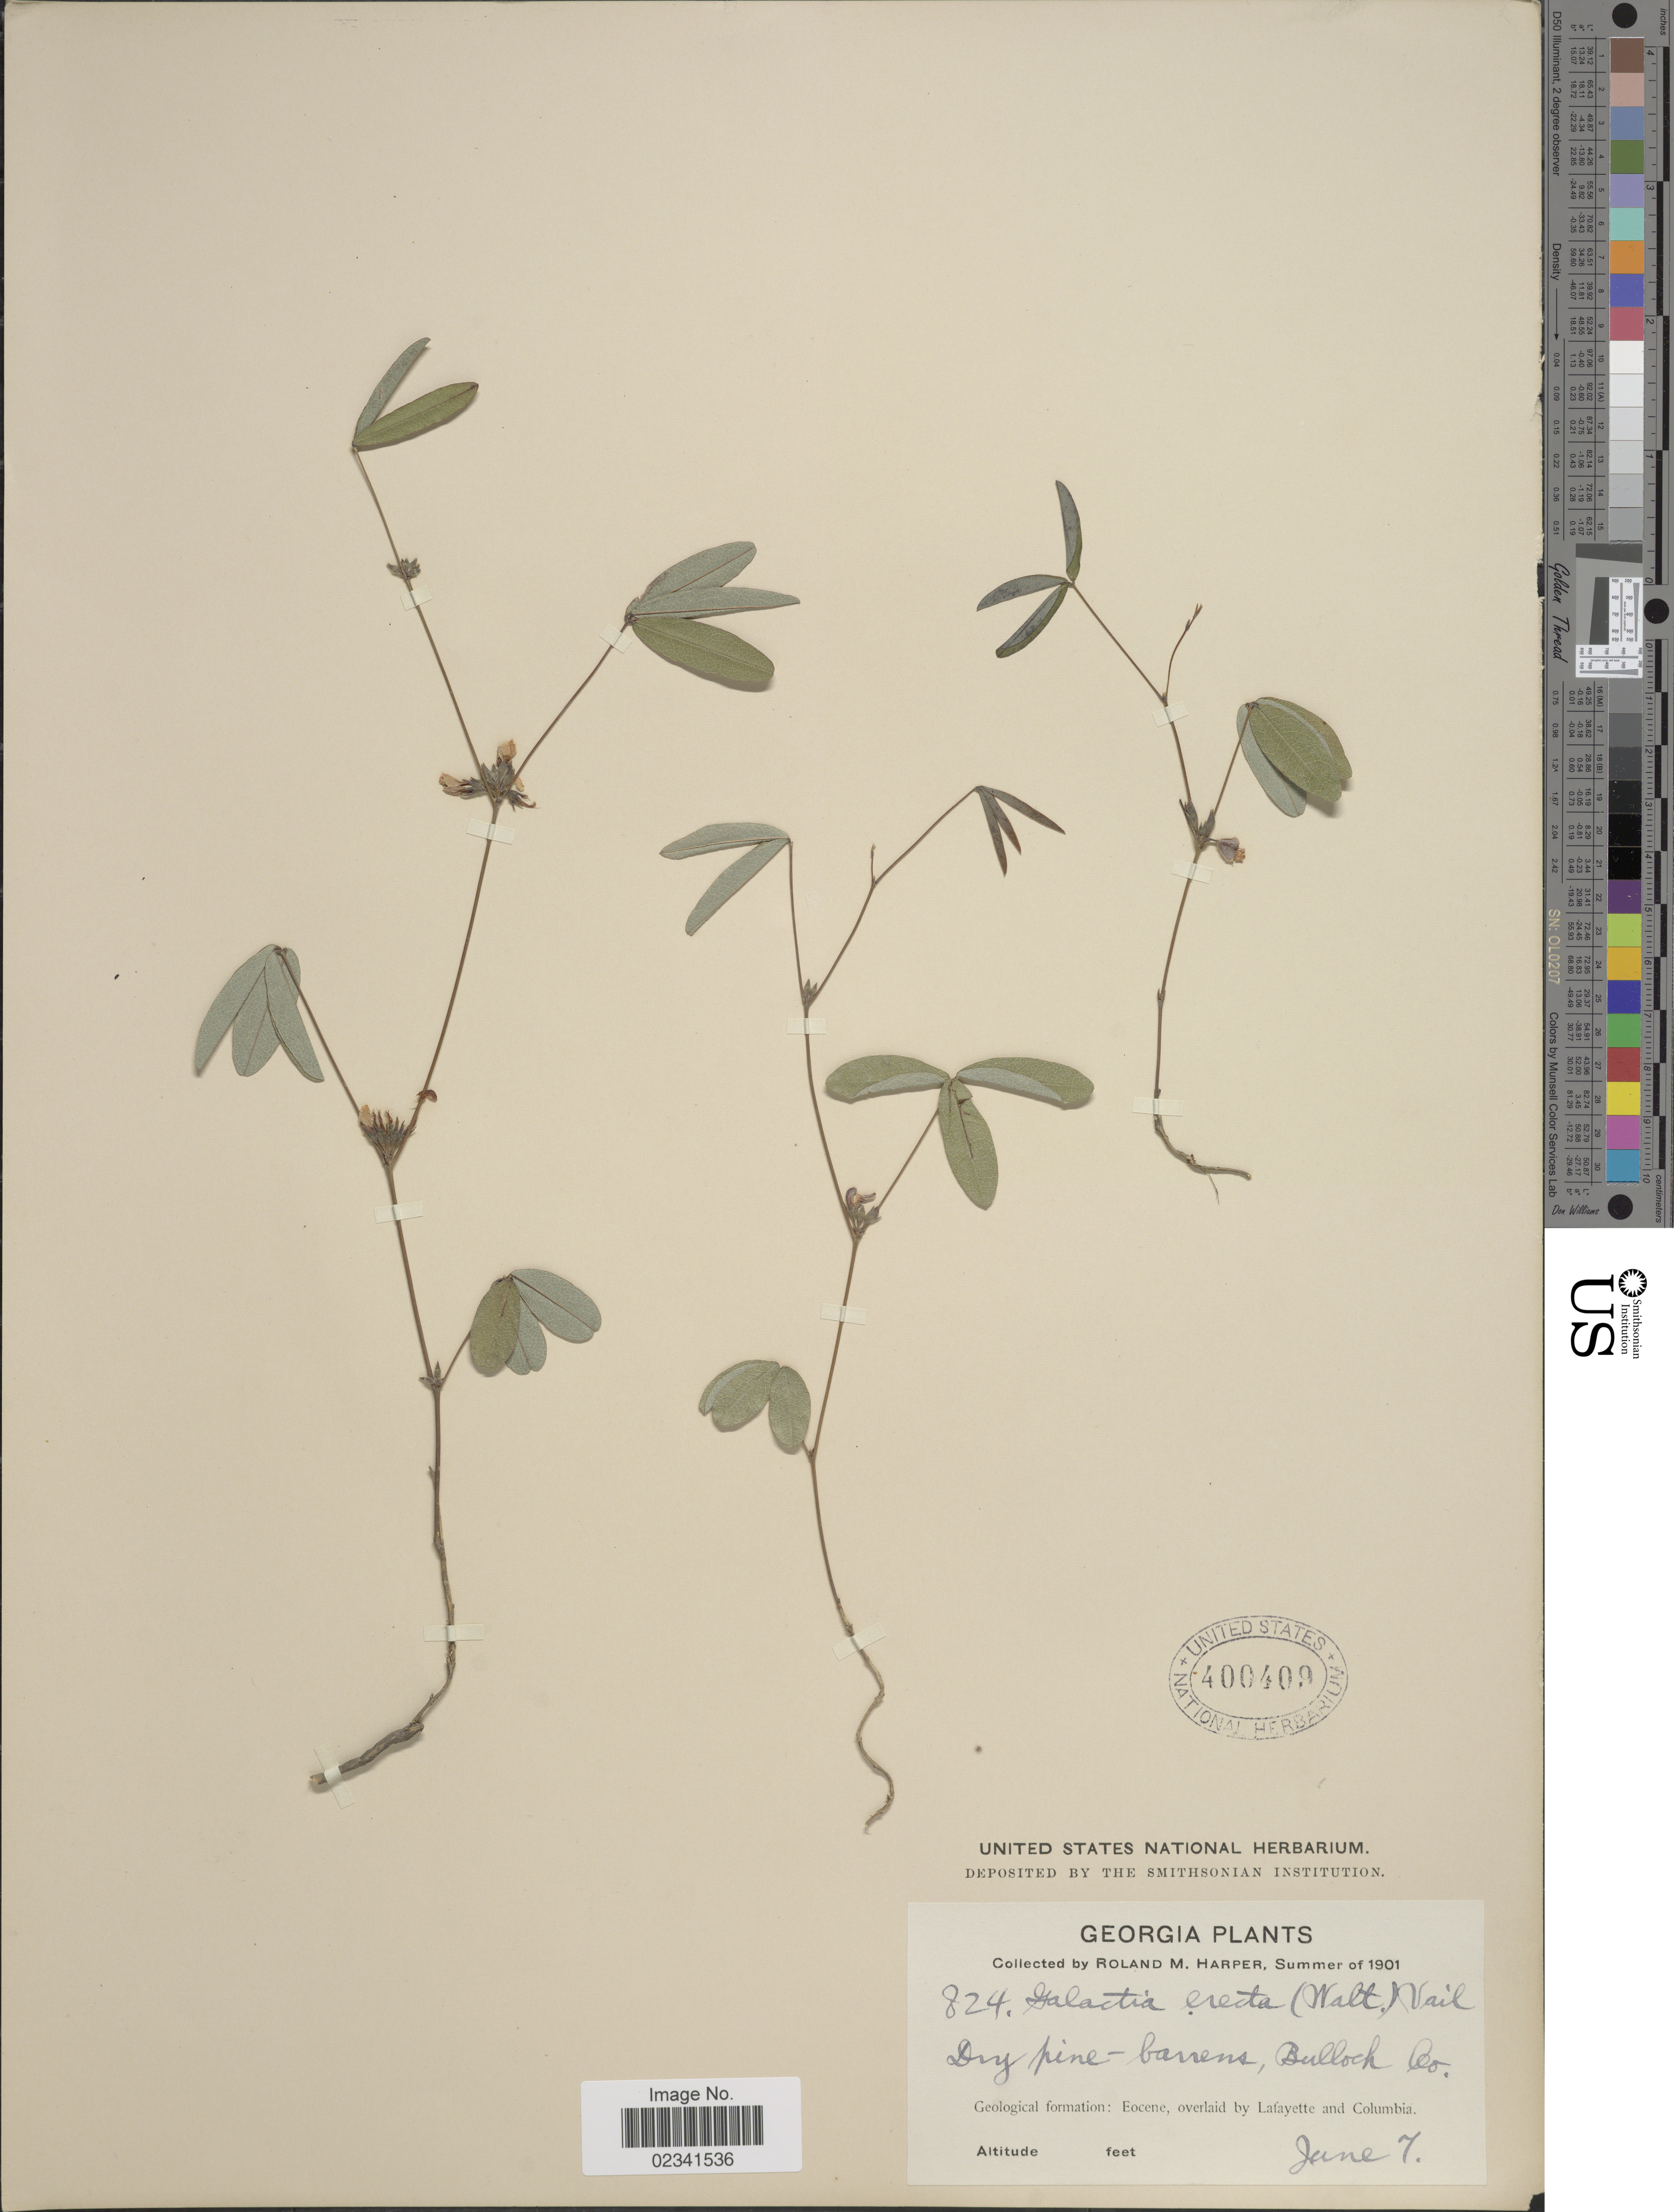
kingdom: Plantae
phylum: Tracheophyta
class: Magnoliopsida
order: Fabales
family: Fabaceae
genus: Galactia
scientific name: Galactia erecta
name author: (Walter) Vail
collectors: R. M. Harper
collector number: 824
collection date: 1901-06-07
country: United States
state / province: Georgia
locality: Dry pine barrens, Bullock Co.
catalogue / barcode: US 400409